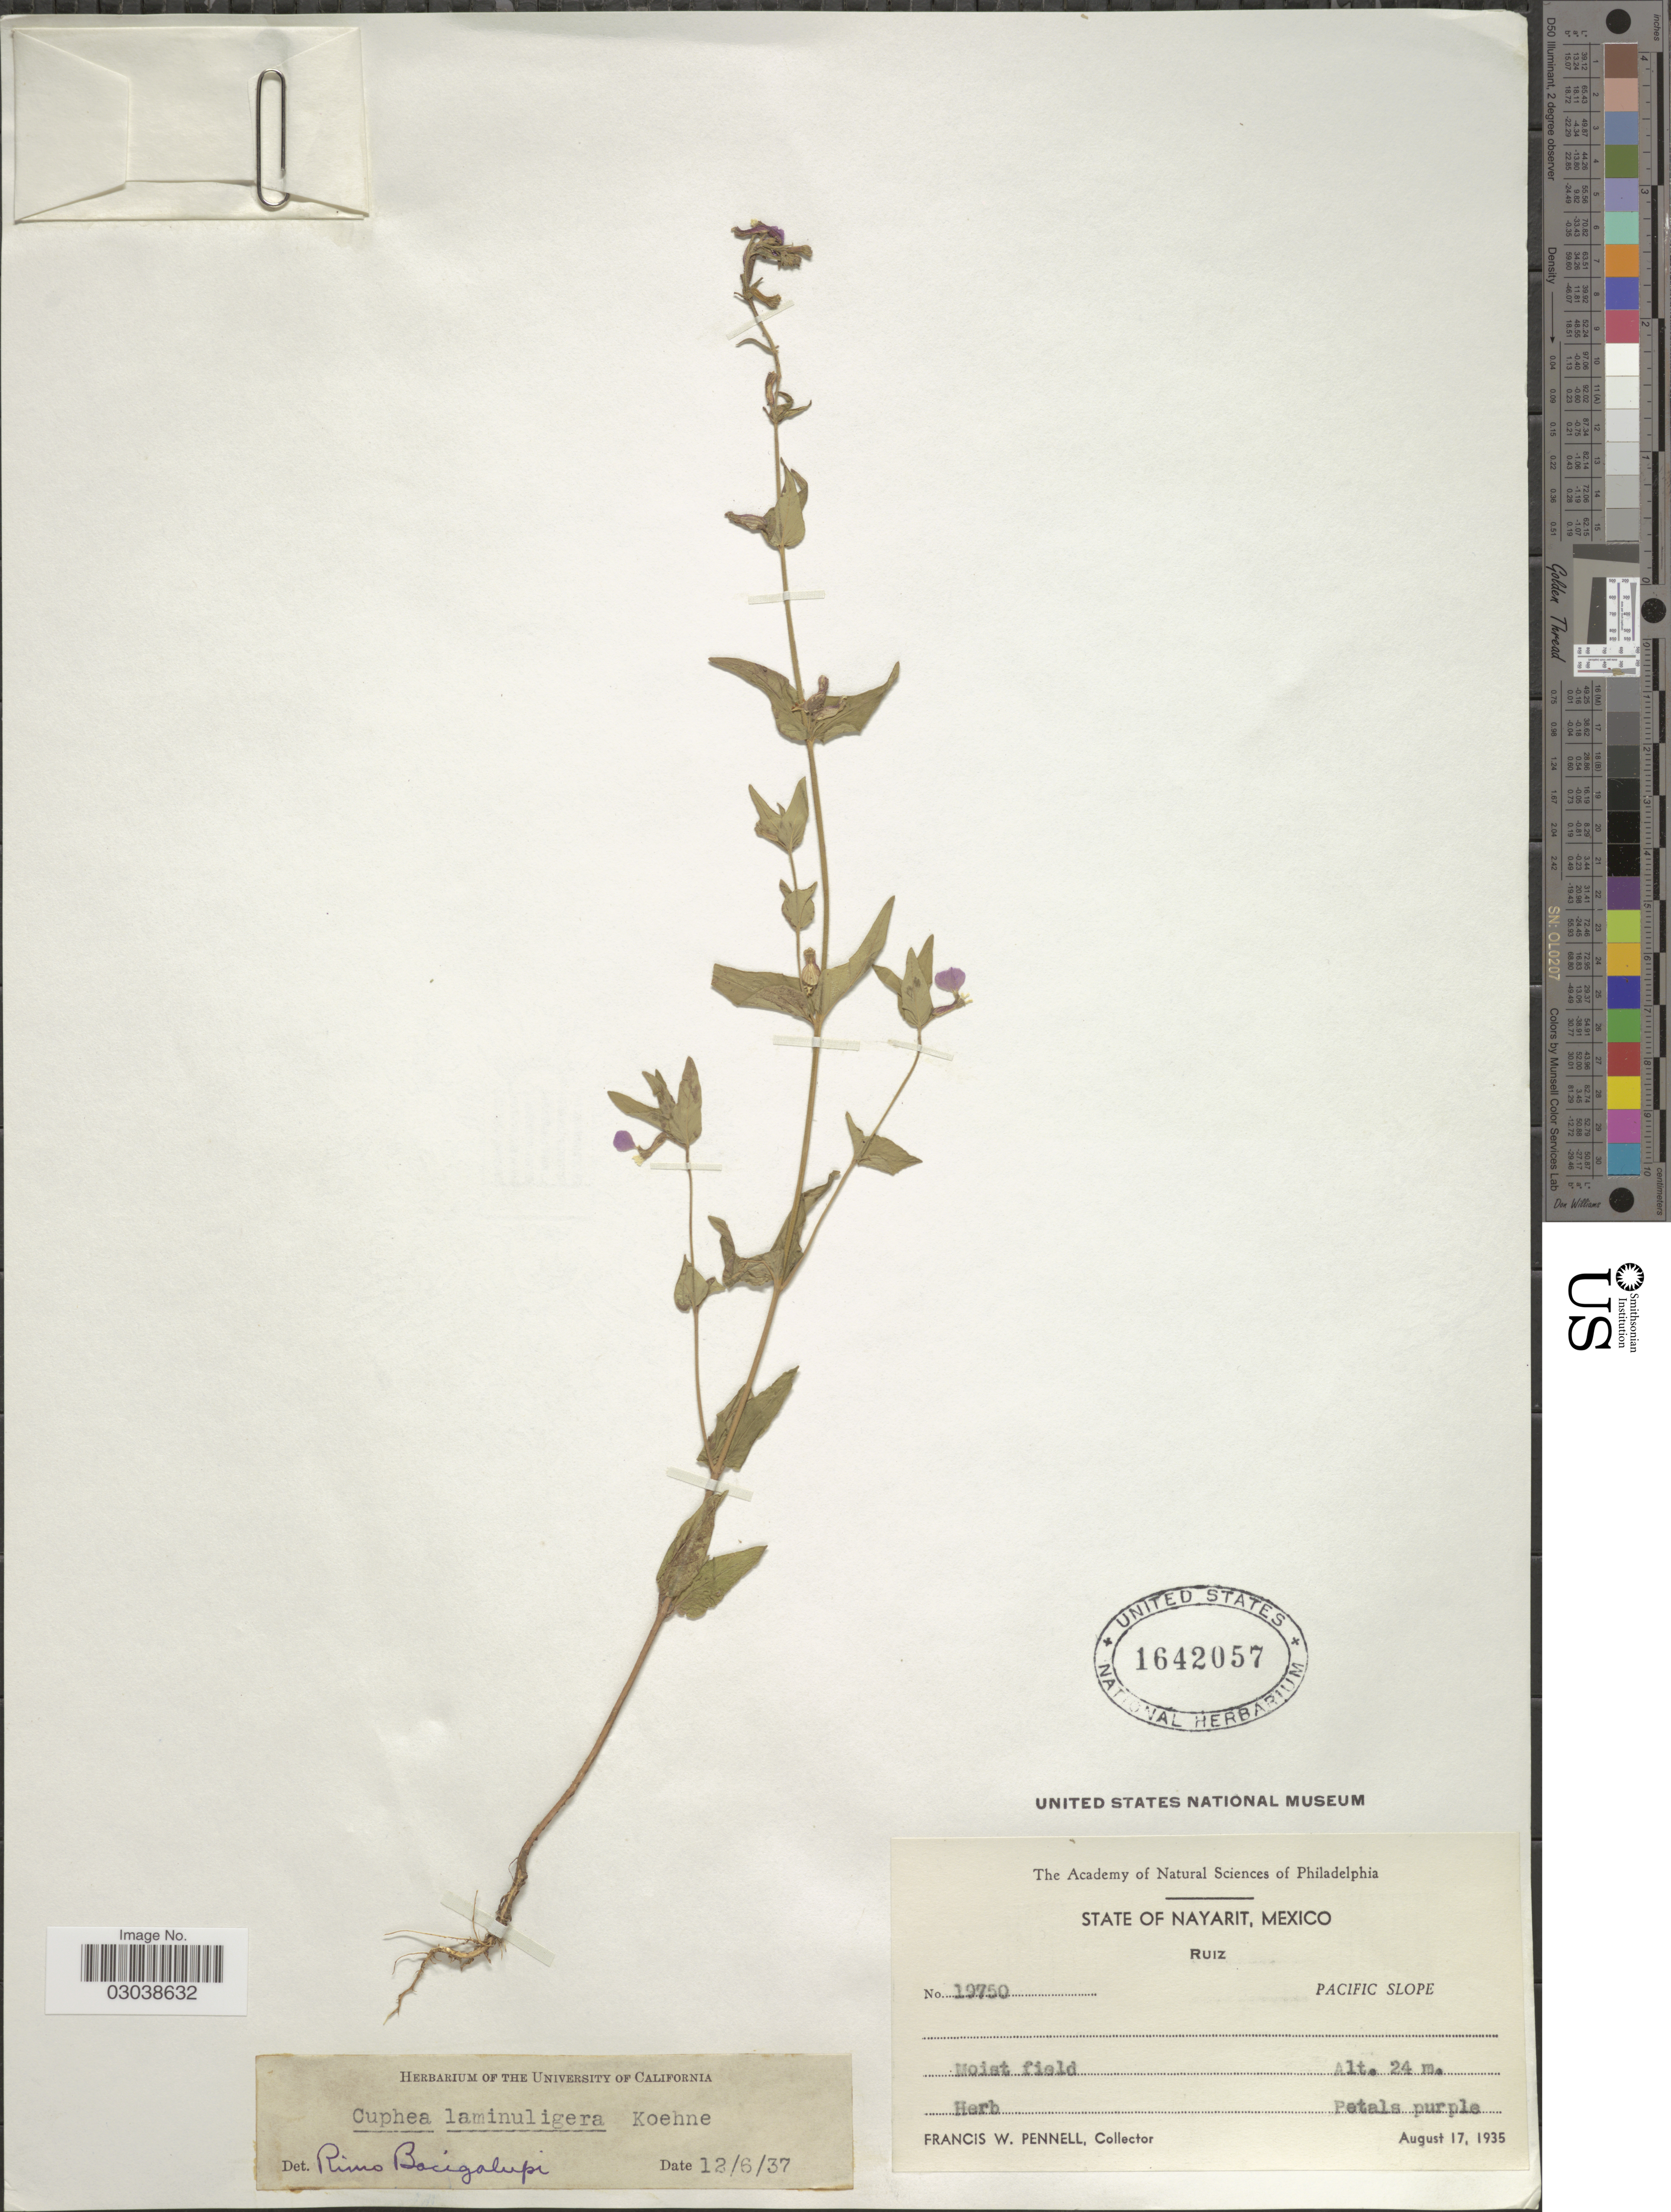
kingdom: Plantae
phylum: Tracheophyta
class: Magnoliopsida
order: Myrtales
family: Lythraceae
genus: Cuphea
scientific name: Cuphea laminuligera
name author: Koehne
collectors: F. W. Pennell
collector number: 19750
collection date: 1935-08-17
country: Mexico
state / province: Nayarit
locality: Ruiz, Pacific Slope.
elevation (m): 24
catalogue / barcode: US 1642057